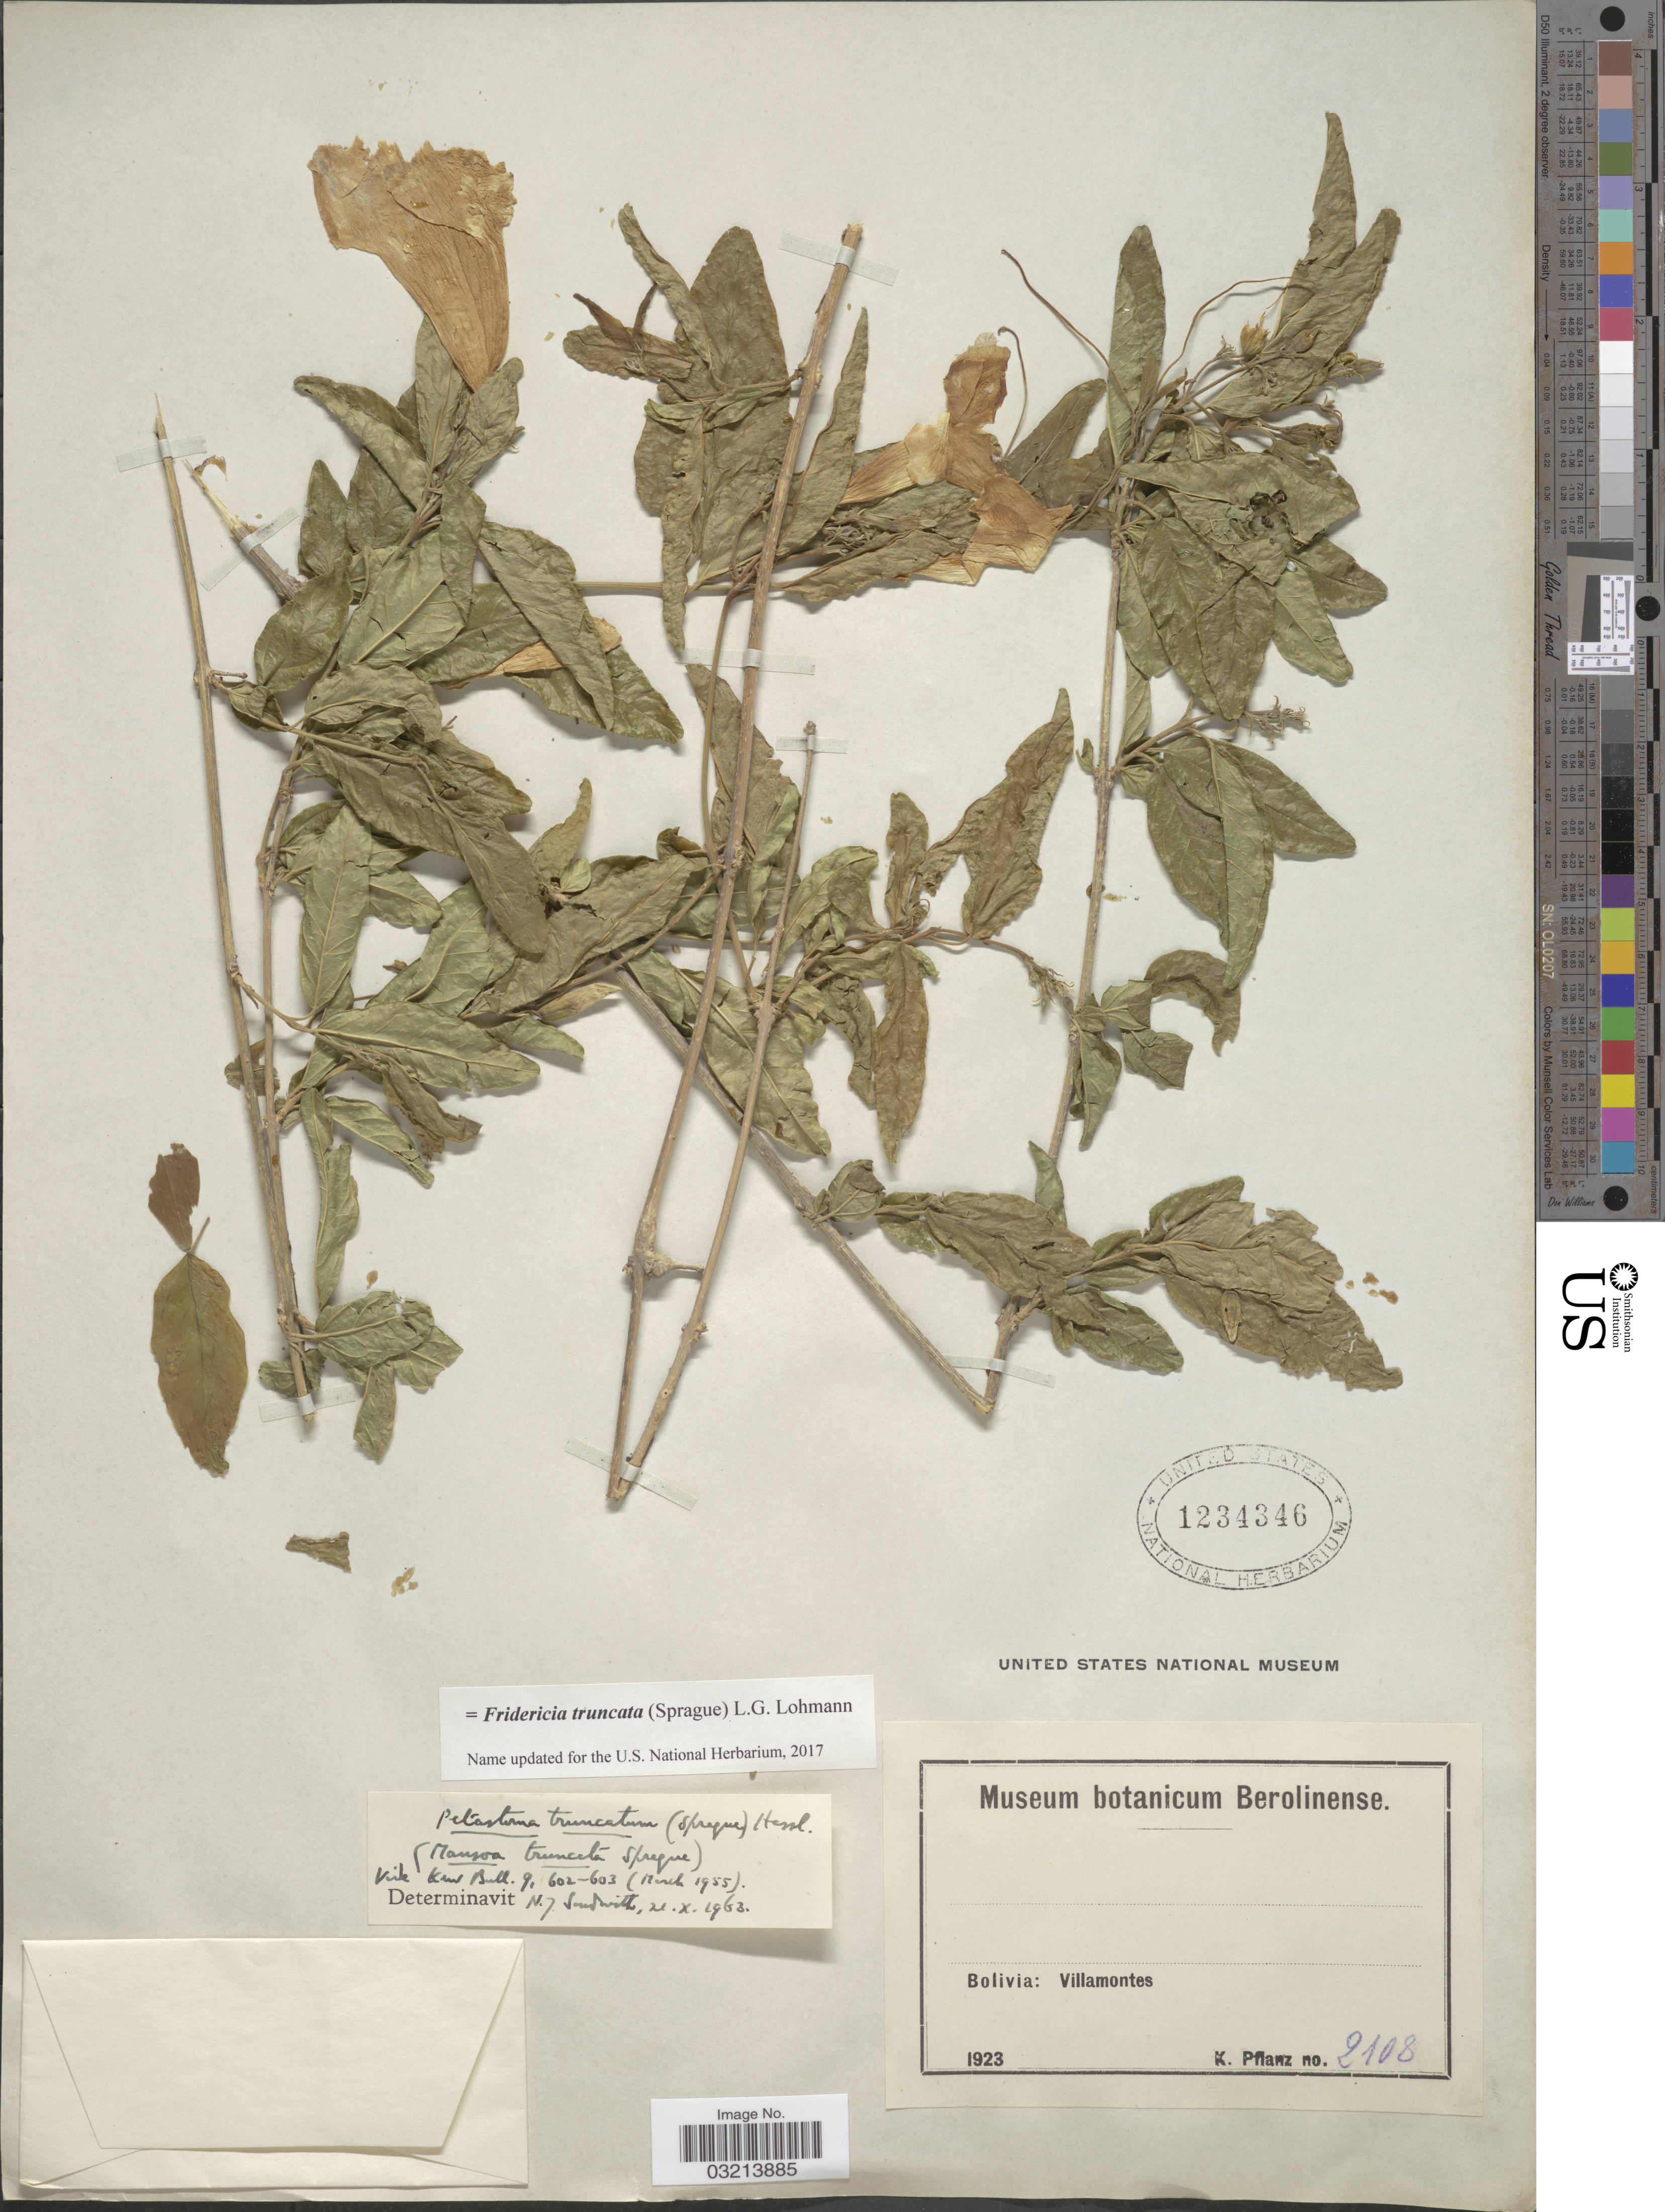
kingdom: Plantae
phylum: Tracheophyta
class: Magnoliopsida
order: Lamiales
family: Bignoniaceae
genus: Fridericia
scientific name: Fridericia truncata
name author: (Sprague) L.G. Lohmann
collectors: K. Pflanz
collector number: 2108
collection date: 1923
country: Bolivia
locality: Villamontes.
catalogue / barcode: US 1234346